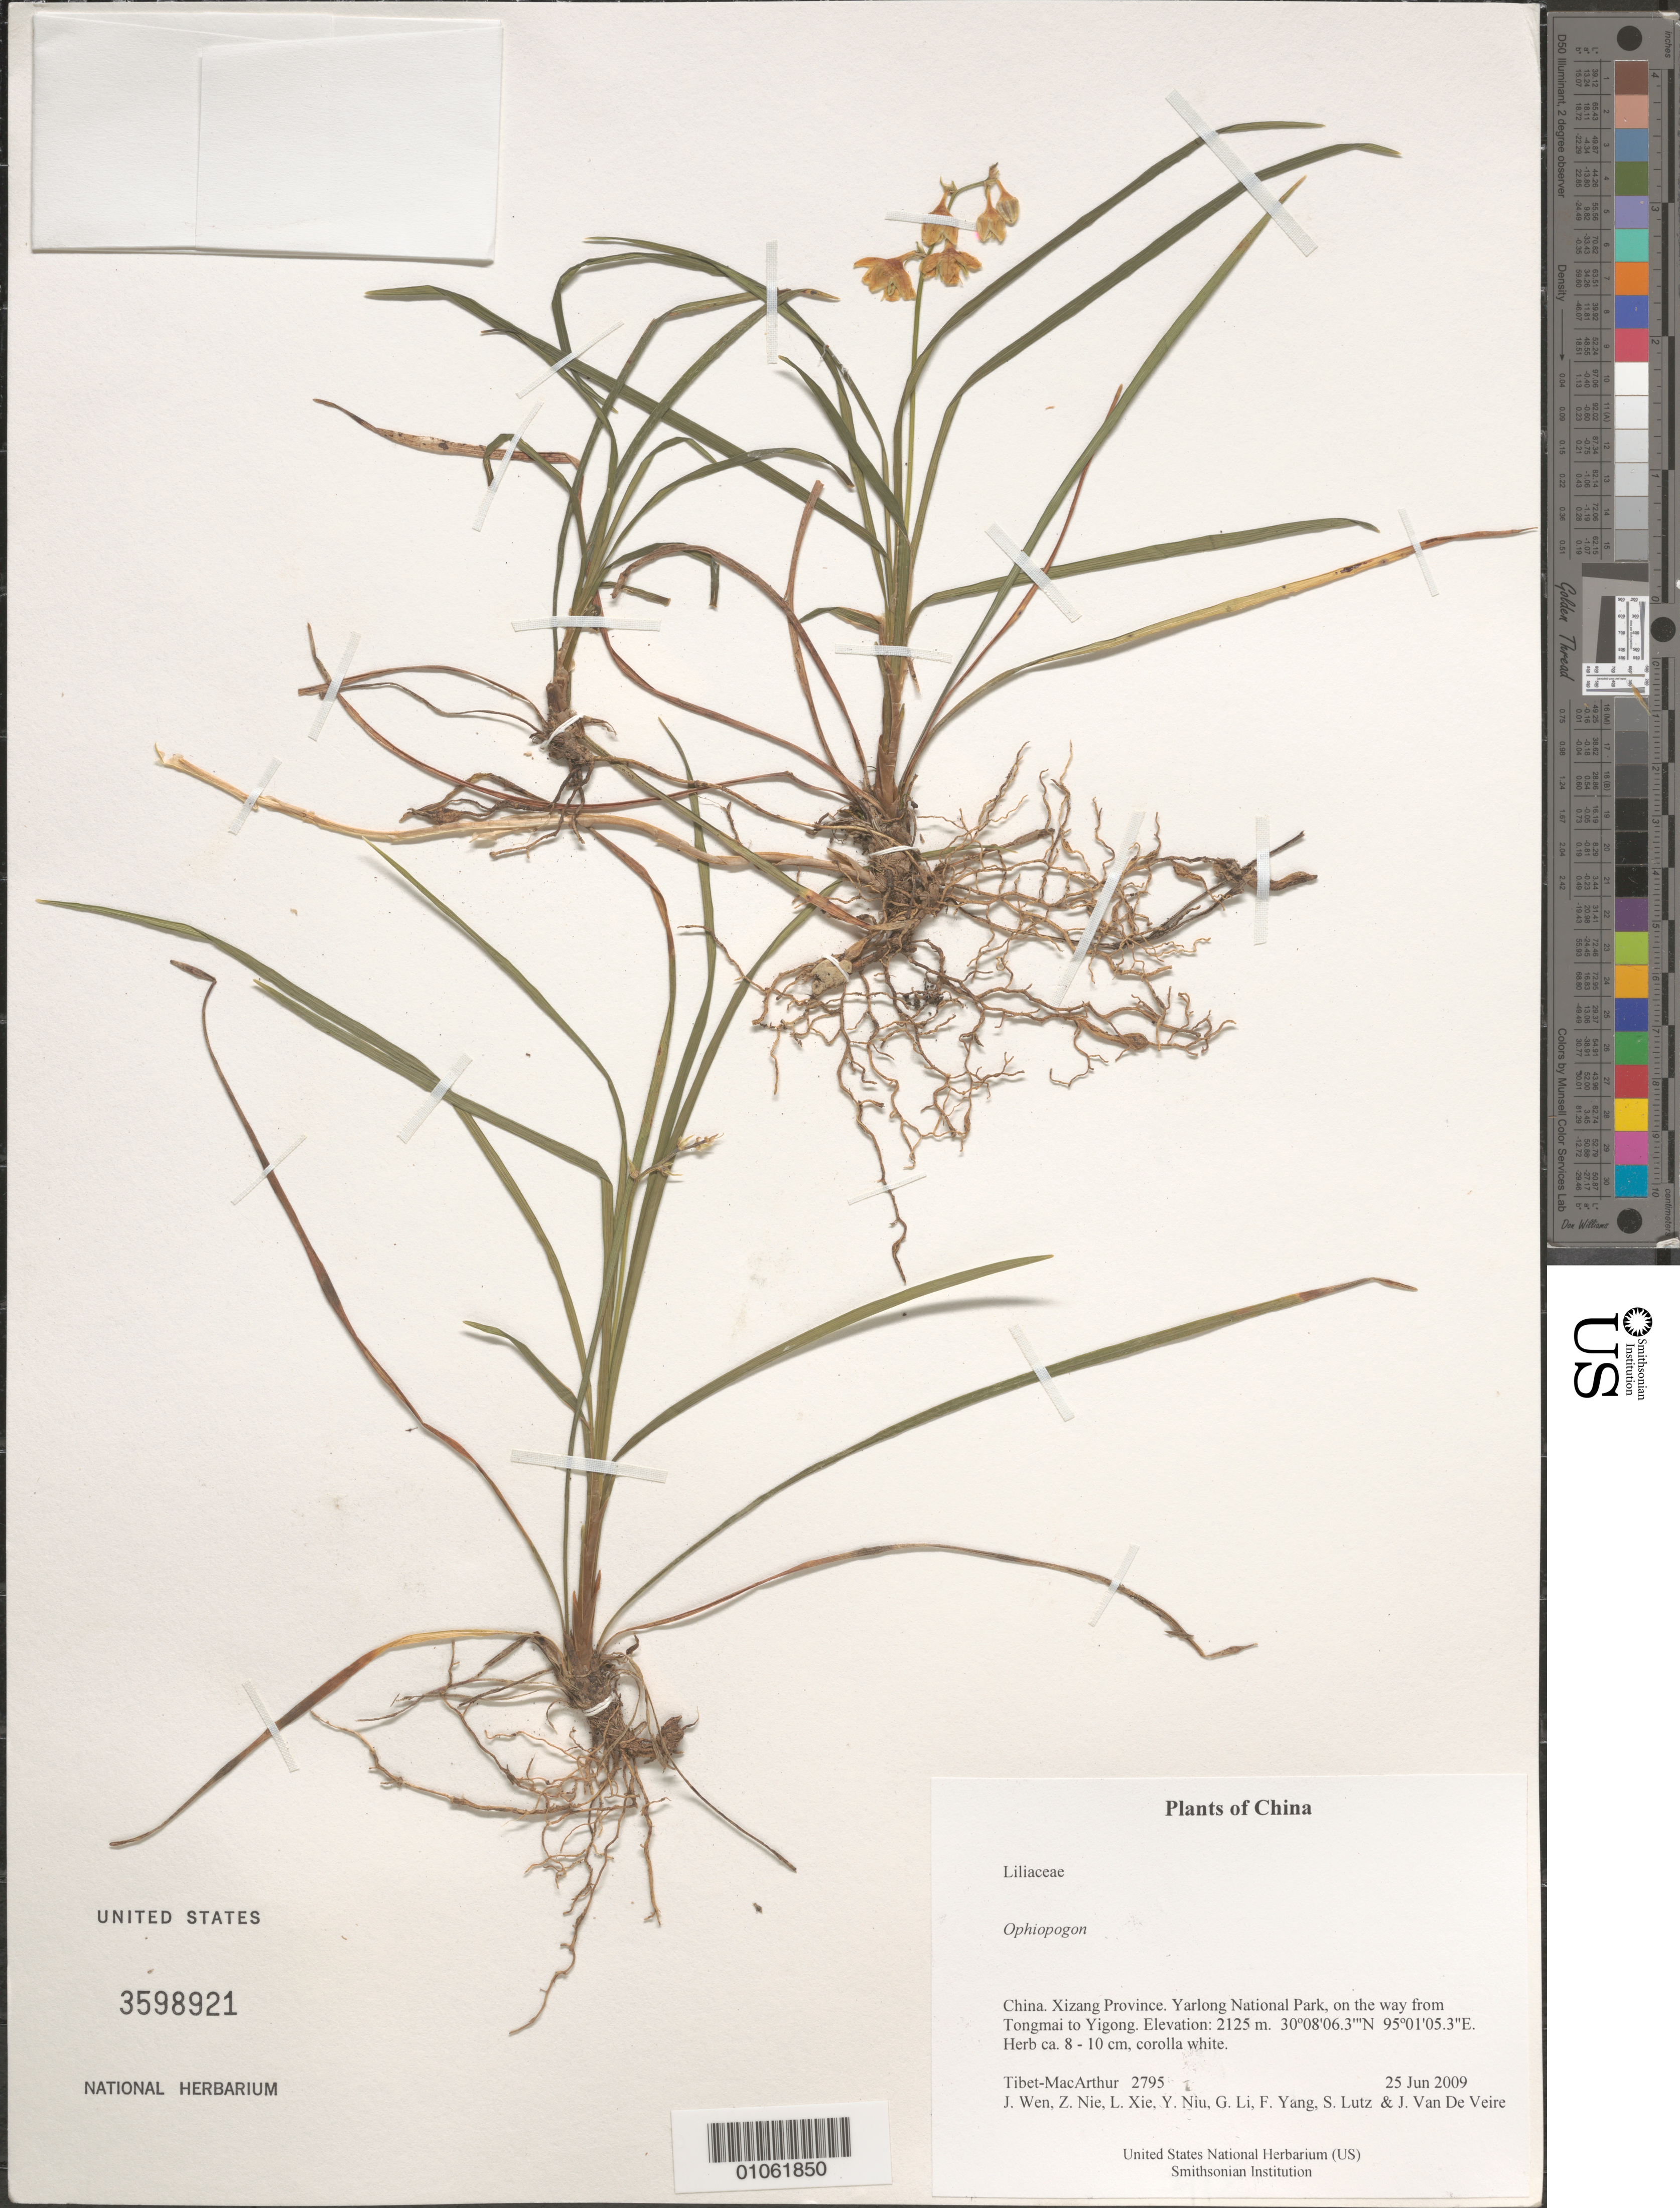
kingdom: Plantae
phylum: Tracheophyta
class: Liliopsida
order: Asparagales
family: Asparagaceae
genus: Ophiopogon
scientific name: Ophiopogon sp.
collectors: Tibet-MacArthur, J. Wen, Z. Nie, L. Xie, Y. Niu, G. Li, F. Yang, S. Lutz & J. Van De Veire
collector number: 2795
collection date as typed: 25 Jun 2009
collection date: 2009-06-25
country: China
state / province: Xizang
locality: Yarlong National Park, on the way from Tongmai to Yigong.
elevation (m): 2125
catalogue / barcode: US 3598921